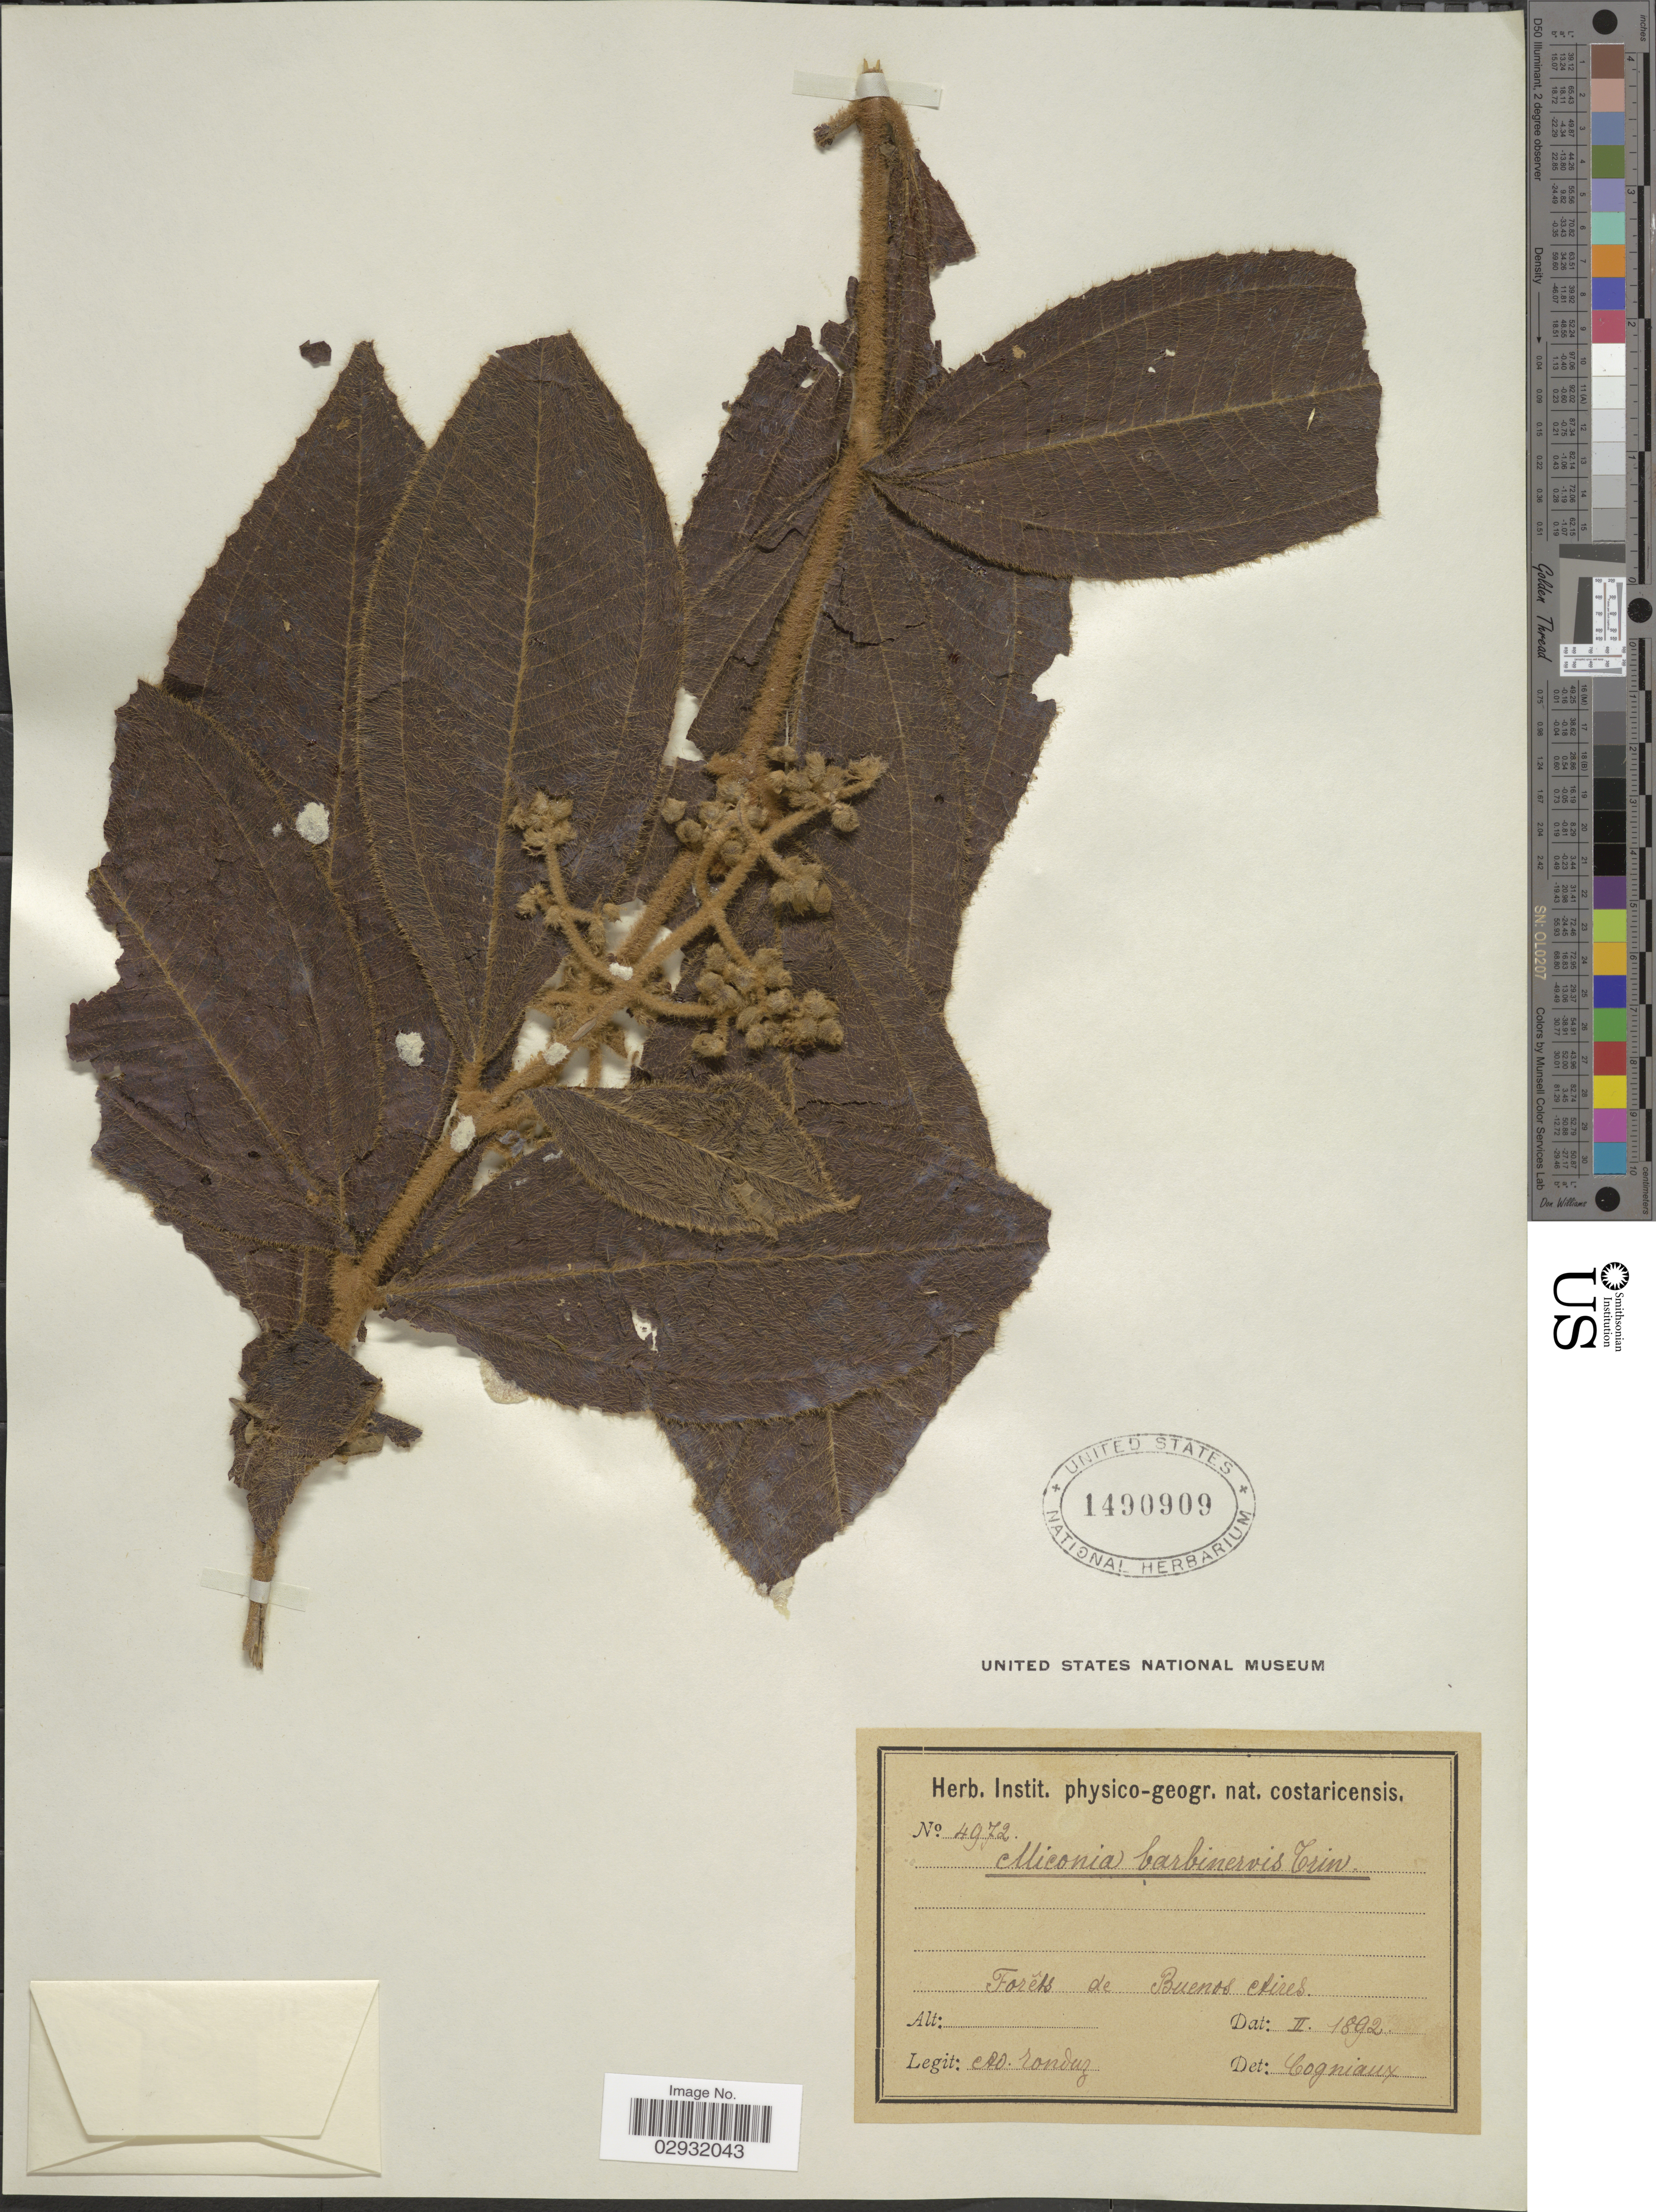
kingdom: Plantae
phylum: Tracheophyta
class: Magnoliopsida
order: Myrtales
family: Melastomataceae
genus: Miconia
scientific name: Miconia barbinervis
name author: (Benth.) Triana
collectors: A. Tonduz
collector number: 4972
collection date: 1892-02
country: Costa Rica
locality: Forêts de Buenos Aires.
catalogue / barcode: US 1490909